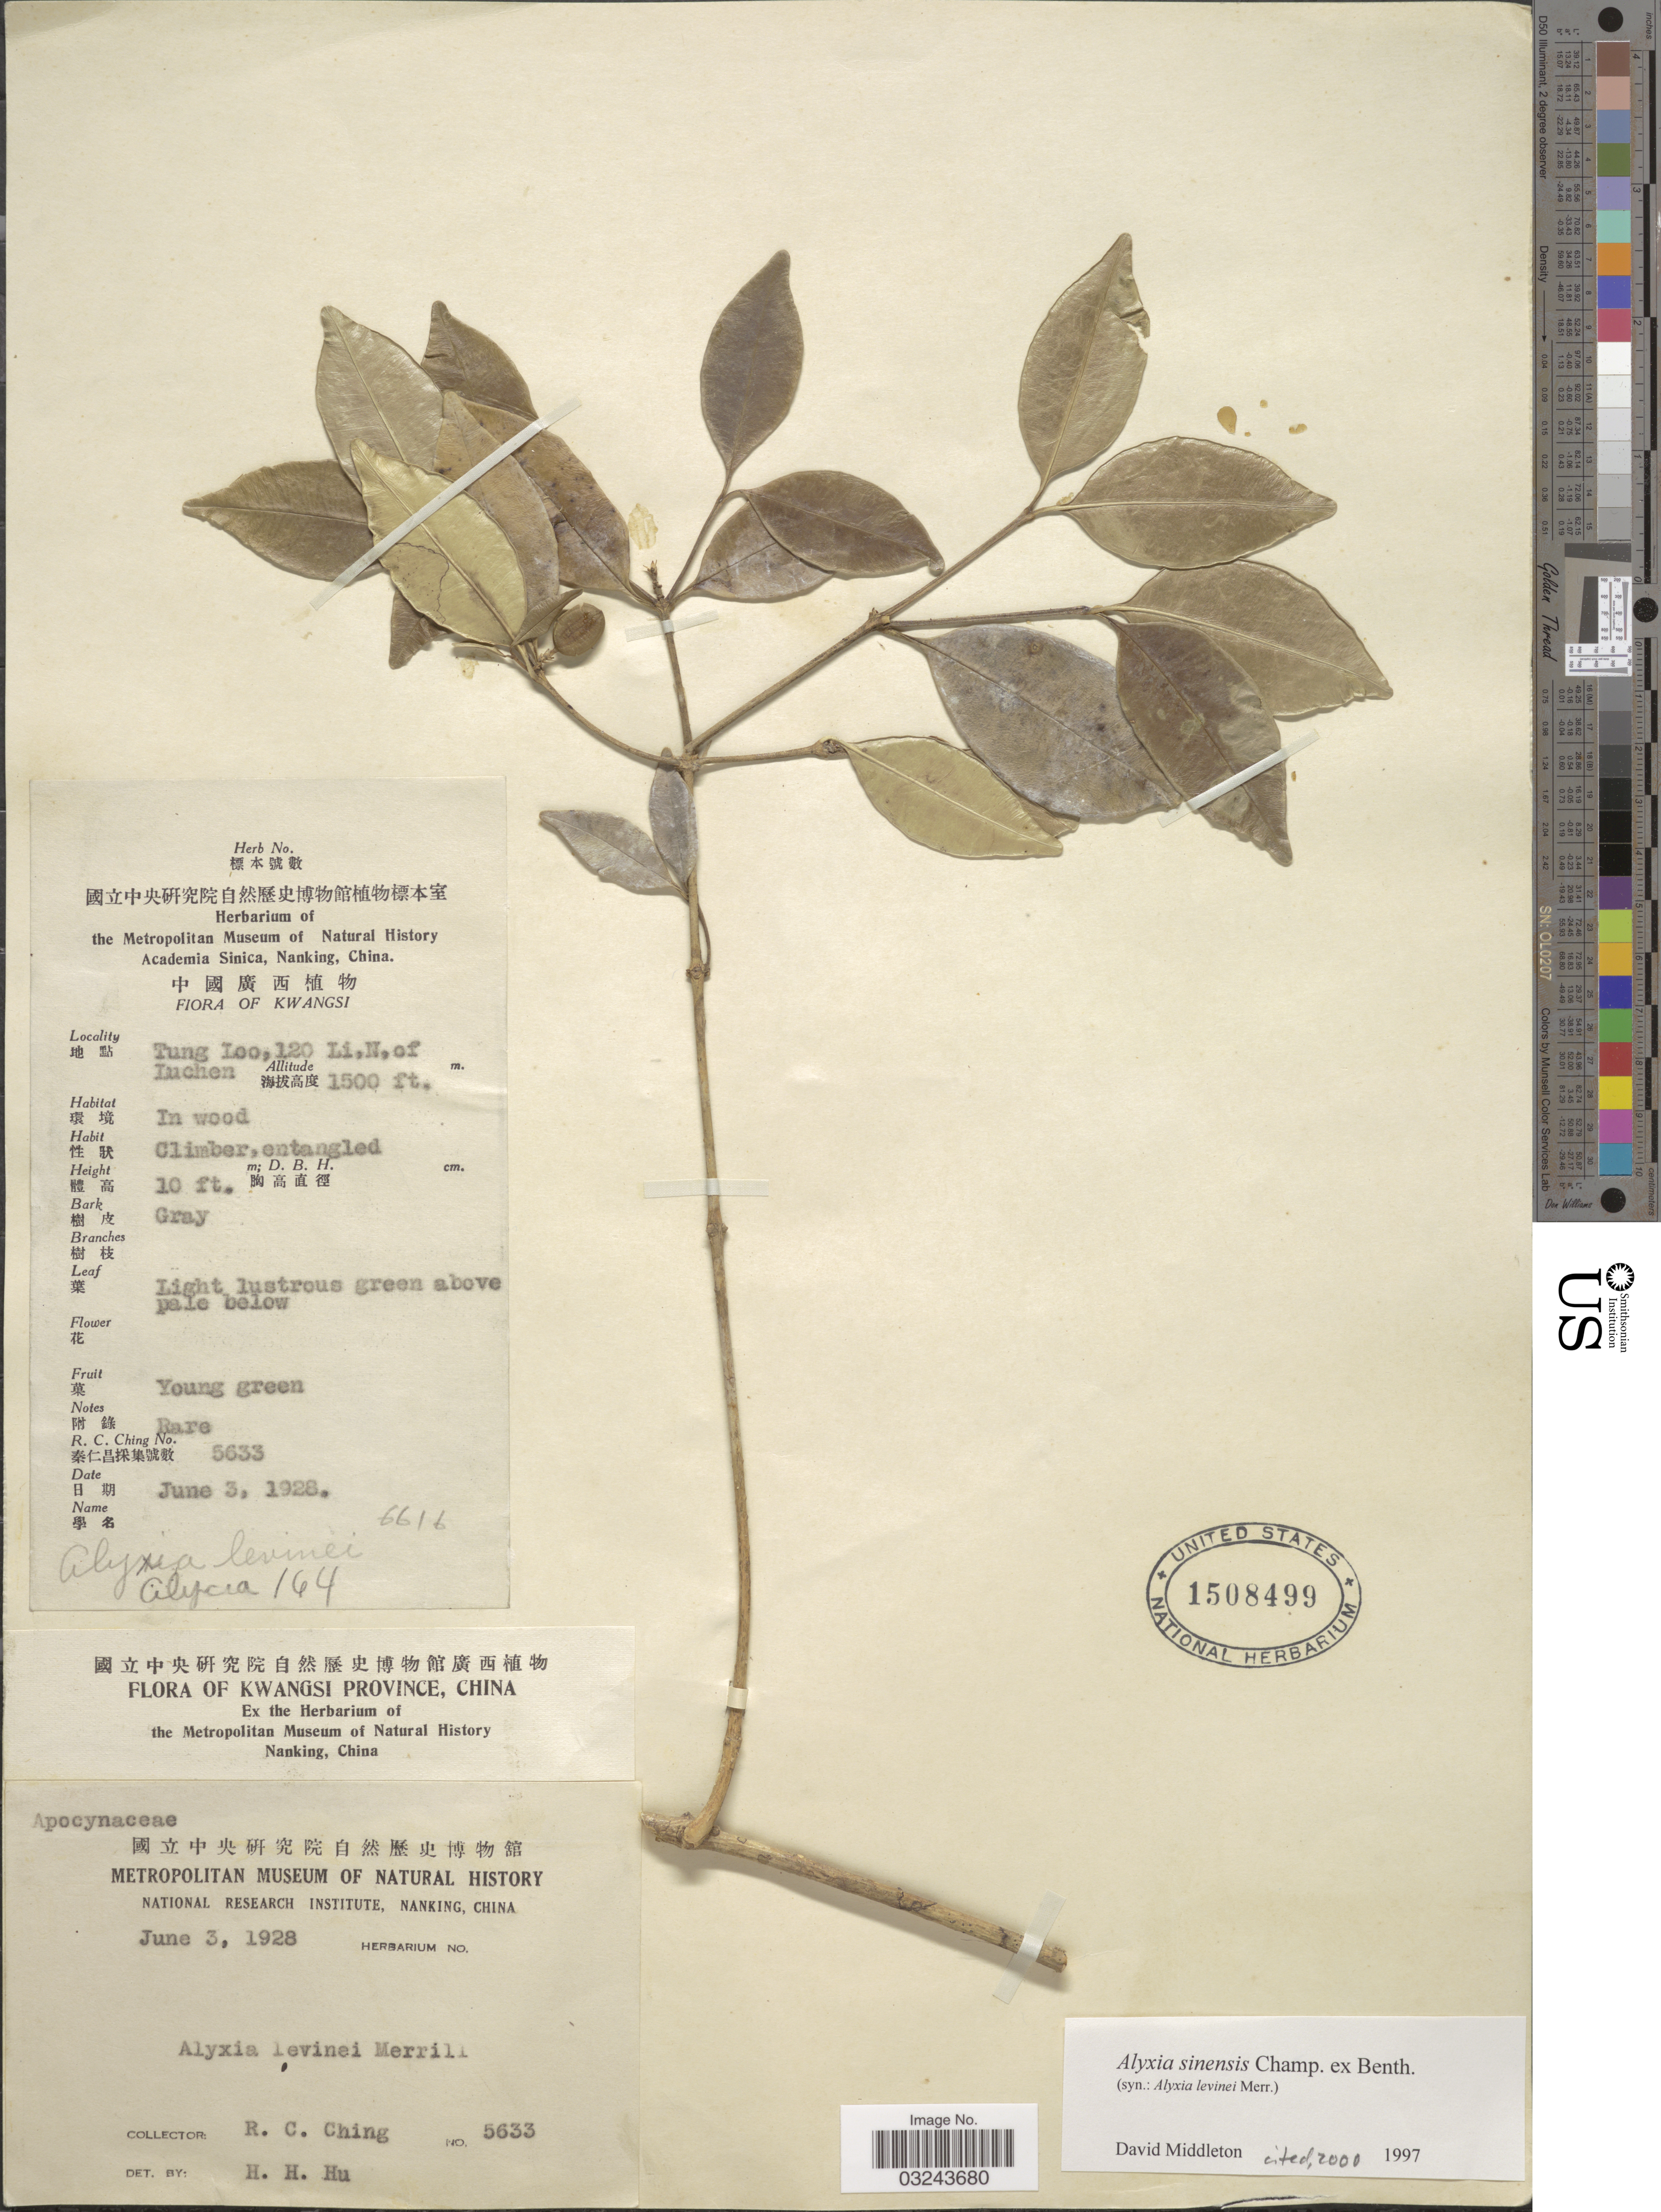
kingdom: Plantae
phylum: Tracheophyta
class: Magnoliopsida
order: Gentianales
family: Apocynaceae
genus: Alyxia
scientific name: Alyxia sinensis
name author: Champ. ex Benth.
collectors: R. C. Ching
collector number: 5633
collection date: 1928-06-03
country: China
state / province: Guangxi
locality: Kwangsi. Tung Loo, 120 Li, N. of Luchen.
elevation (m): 457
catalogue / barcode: US 1508499